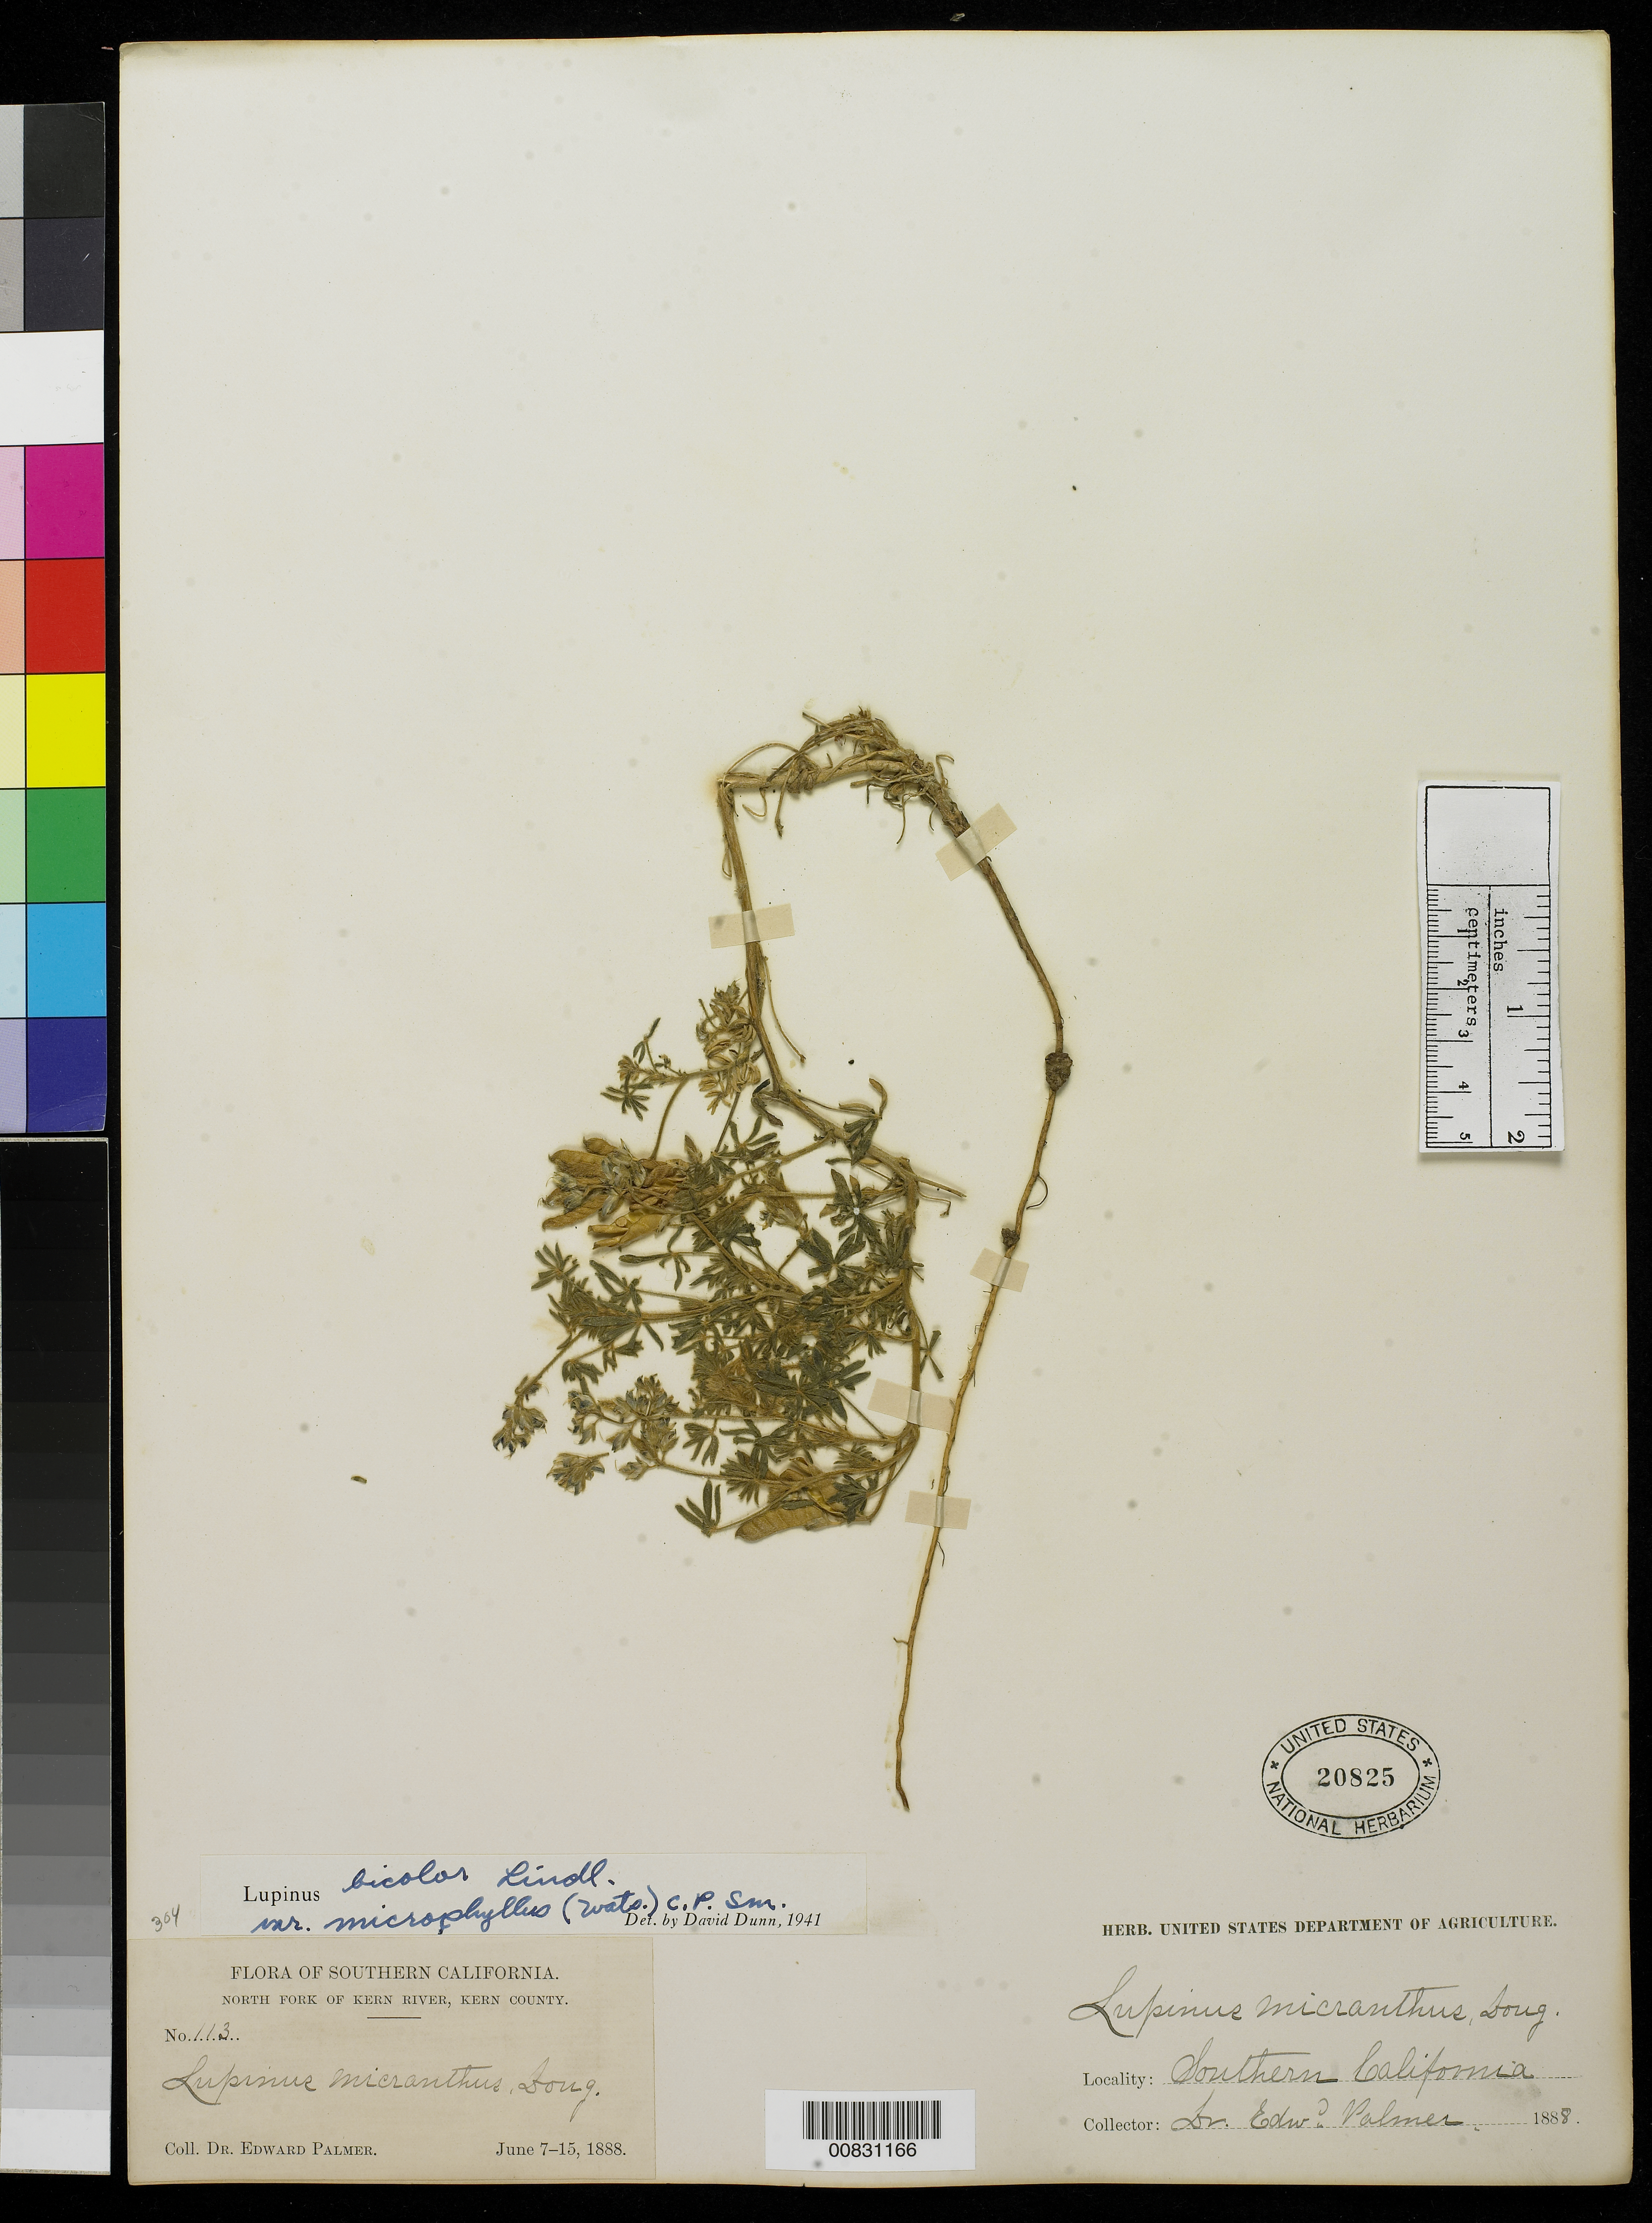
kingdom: Plantae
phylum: Tracheophyta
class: Magnoliopsida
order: Fabales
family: Fabaceae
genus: Lupinus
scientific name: Lupinus bicolor var. microphyllus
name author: Lindl.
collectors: E. Palmer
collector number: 113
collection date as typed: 07 Jun 1888 to 15 Jun 1888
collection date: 1888-06-07/1888-06-15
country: United States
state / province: California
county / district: Kern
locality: North Fork of Kern River, Kern County, California.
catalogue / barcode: US 20825